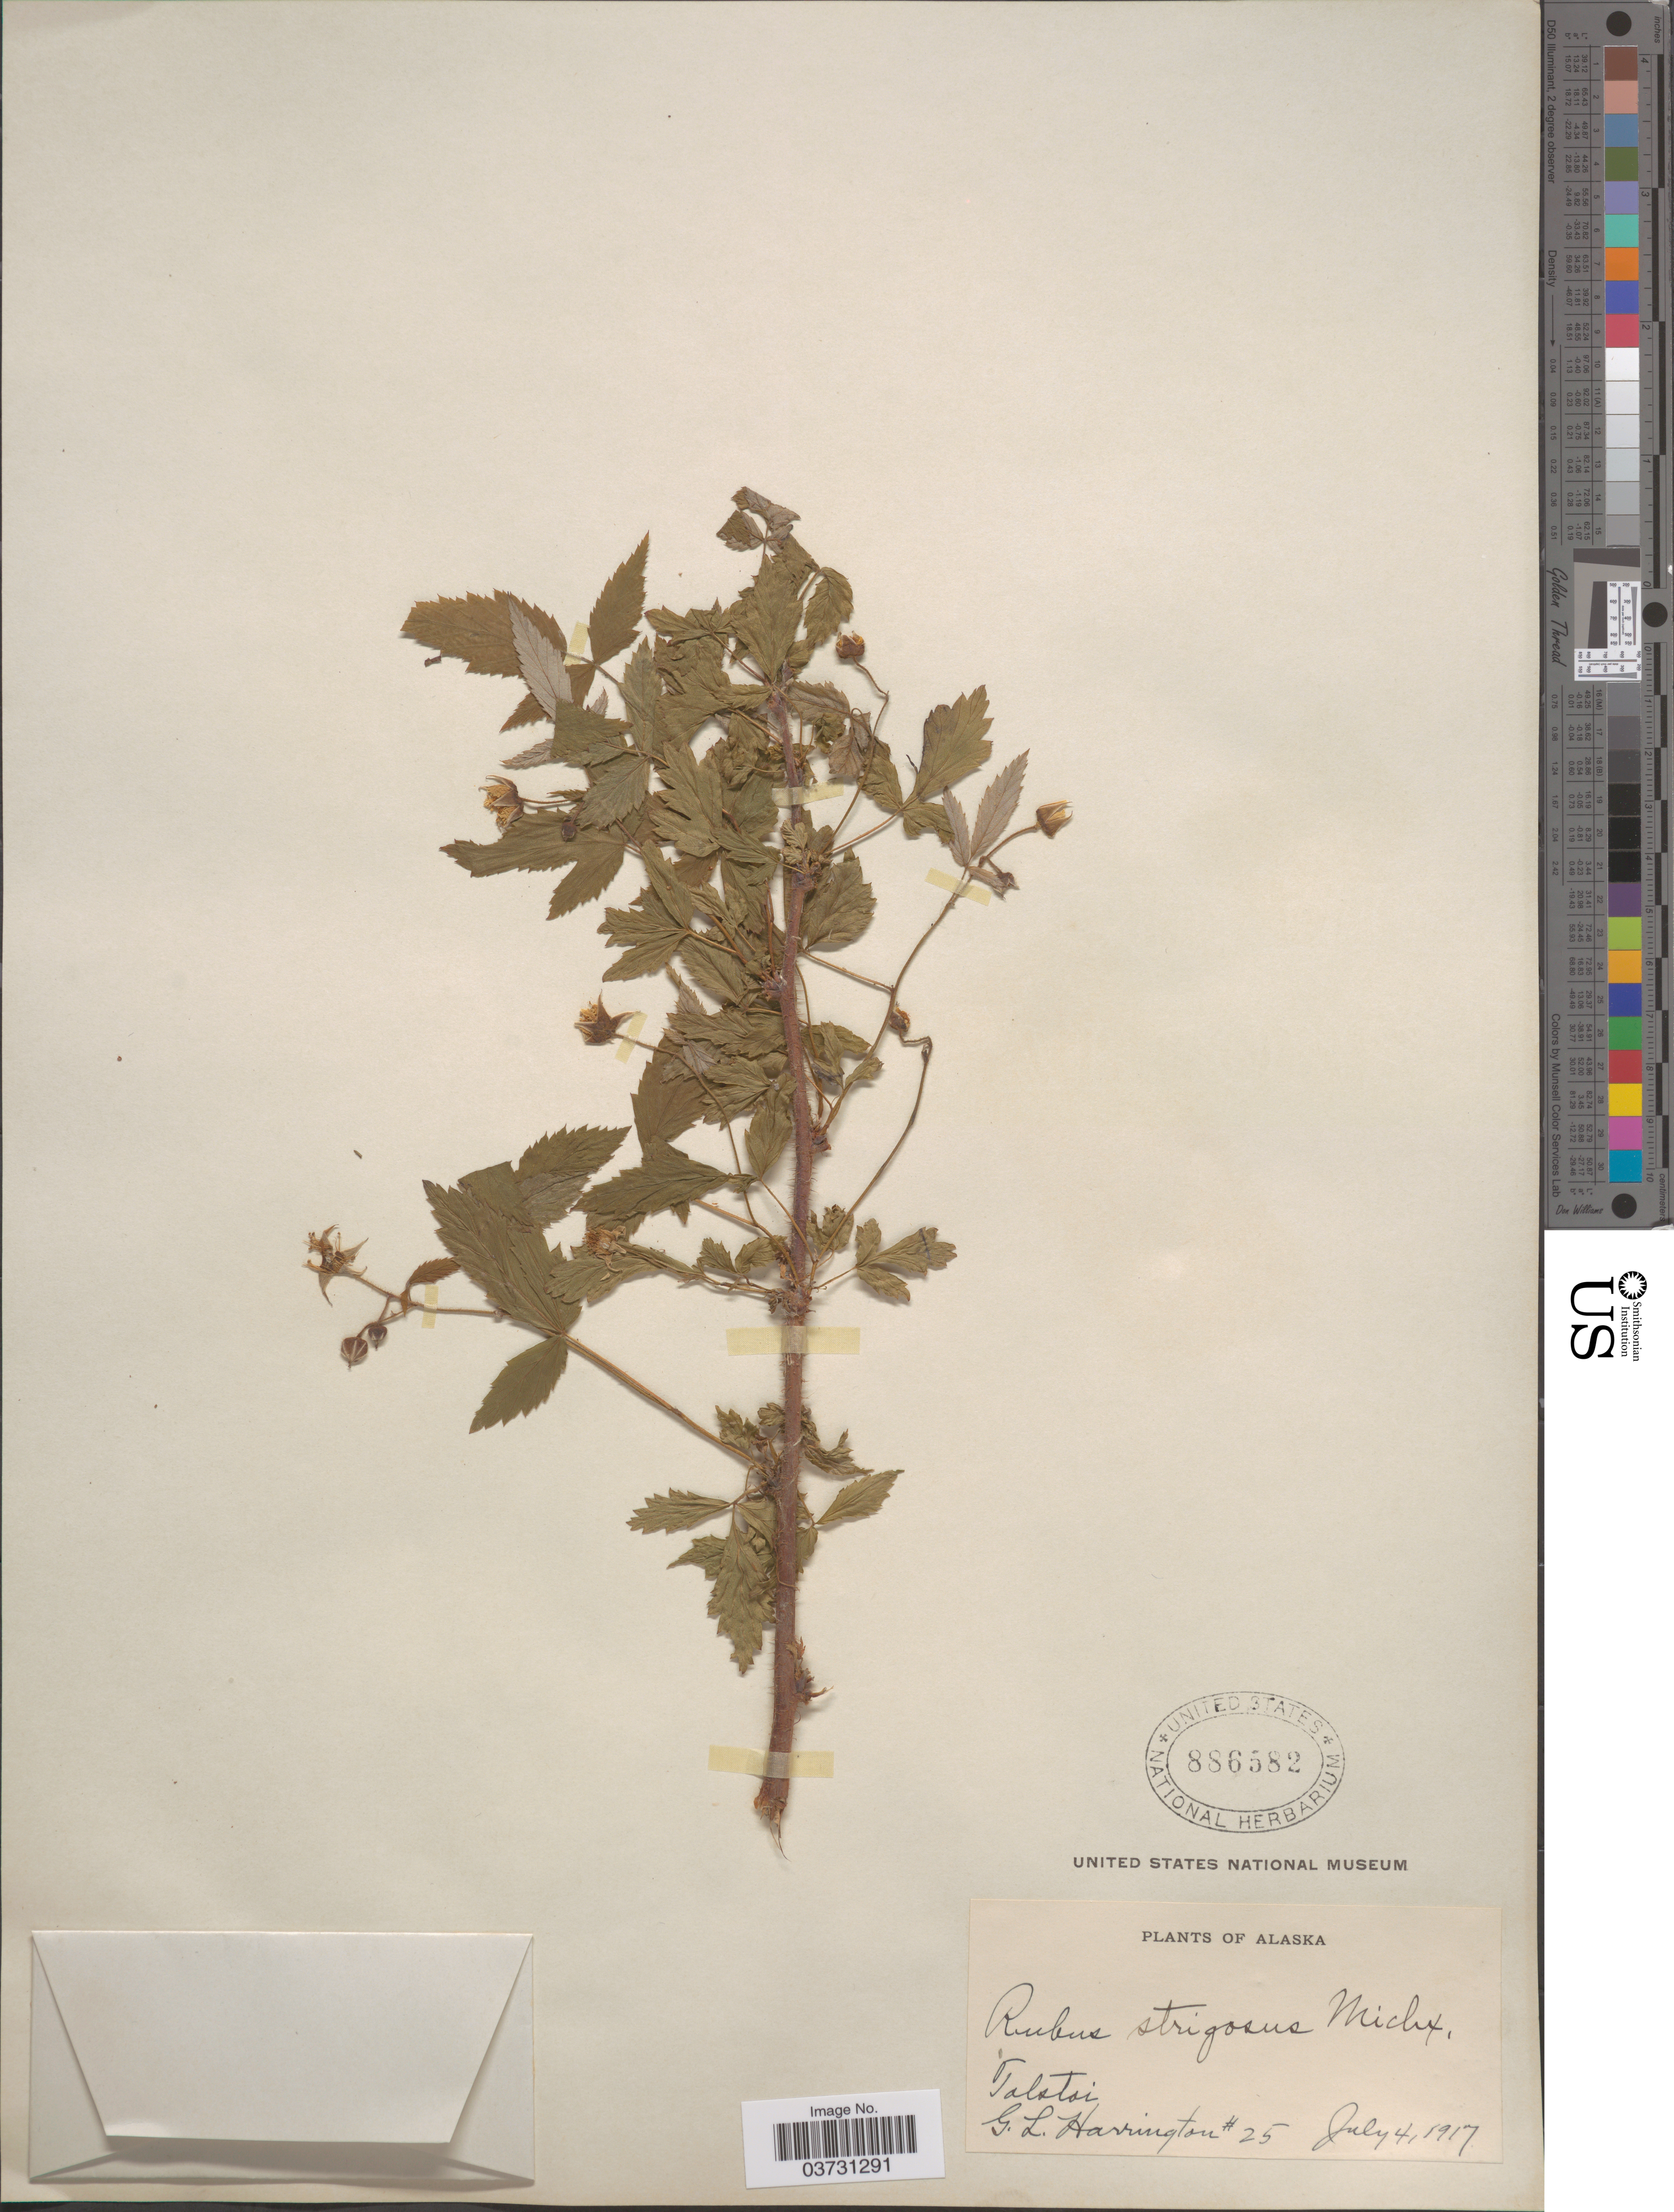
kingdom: Plantae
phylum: Tracheophyta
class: Magnoliopsida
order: Rosales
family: Rosaceae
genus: Rubus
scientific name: Rubus strigosus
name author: Michx.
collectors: G. Harrington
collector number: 25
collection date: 1917-07-04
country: United States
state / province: Alaska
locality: Talstoi.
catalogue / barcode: US 886582